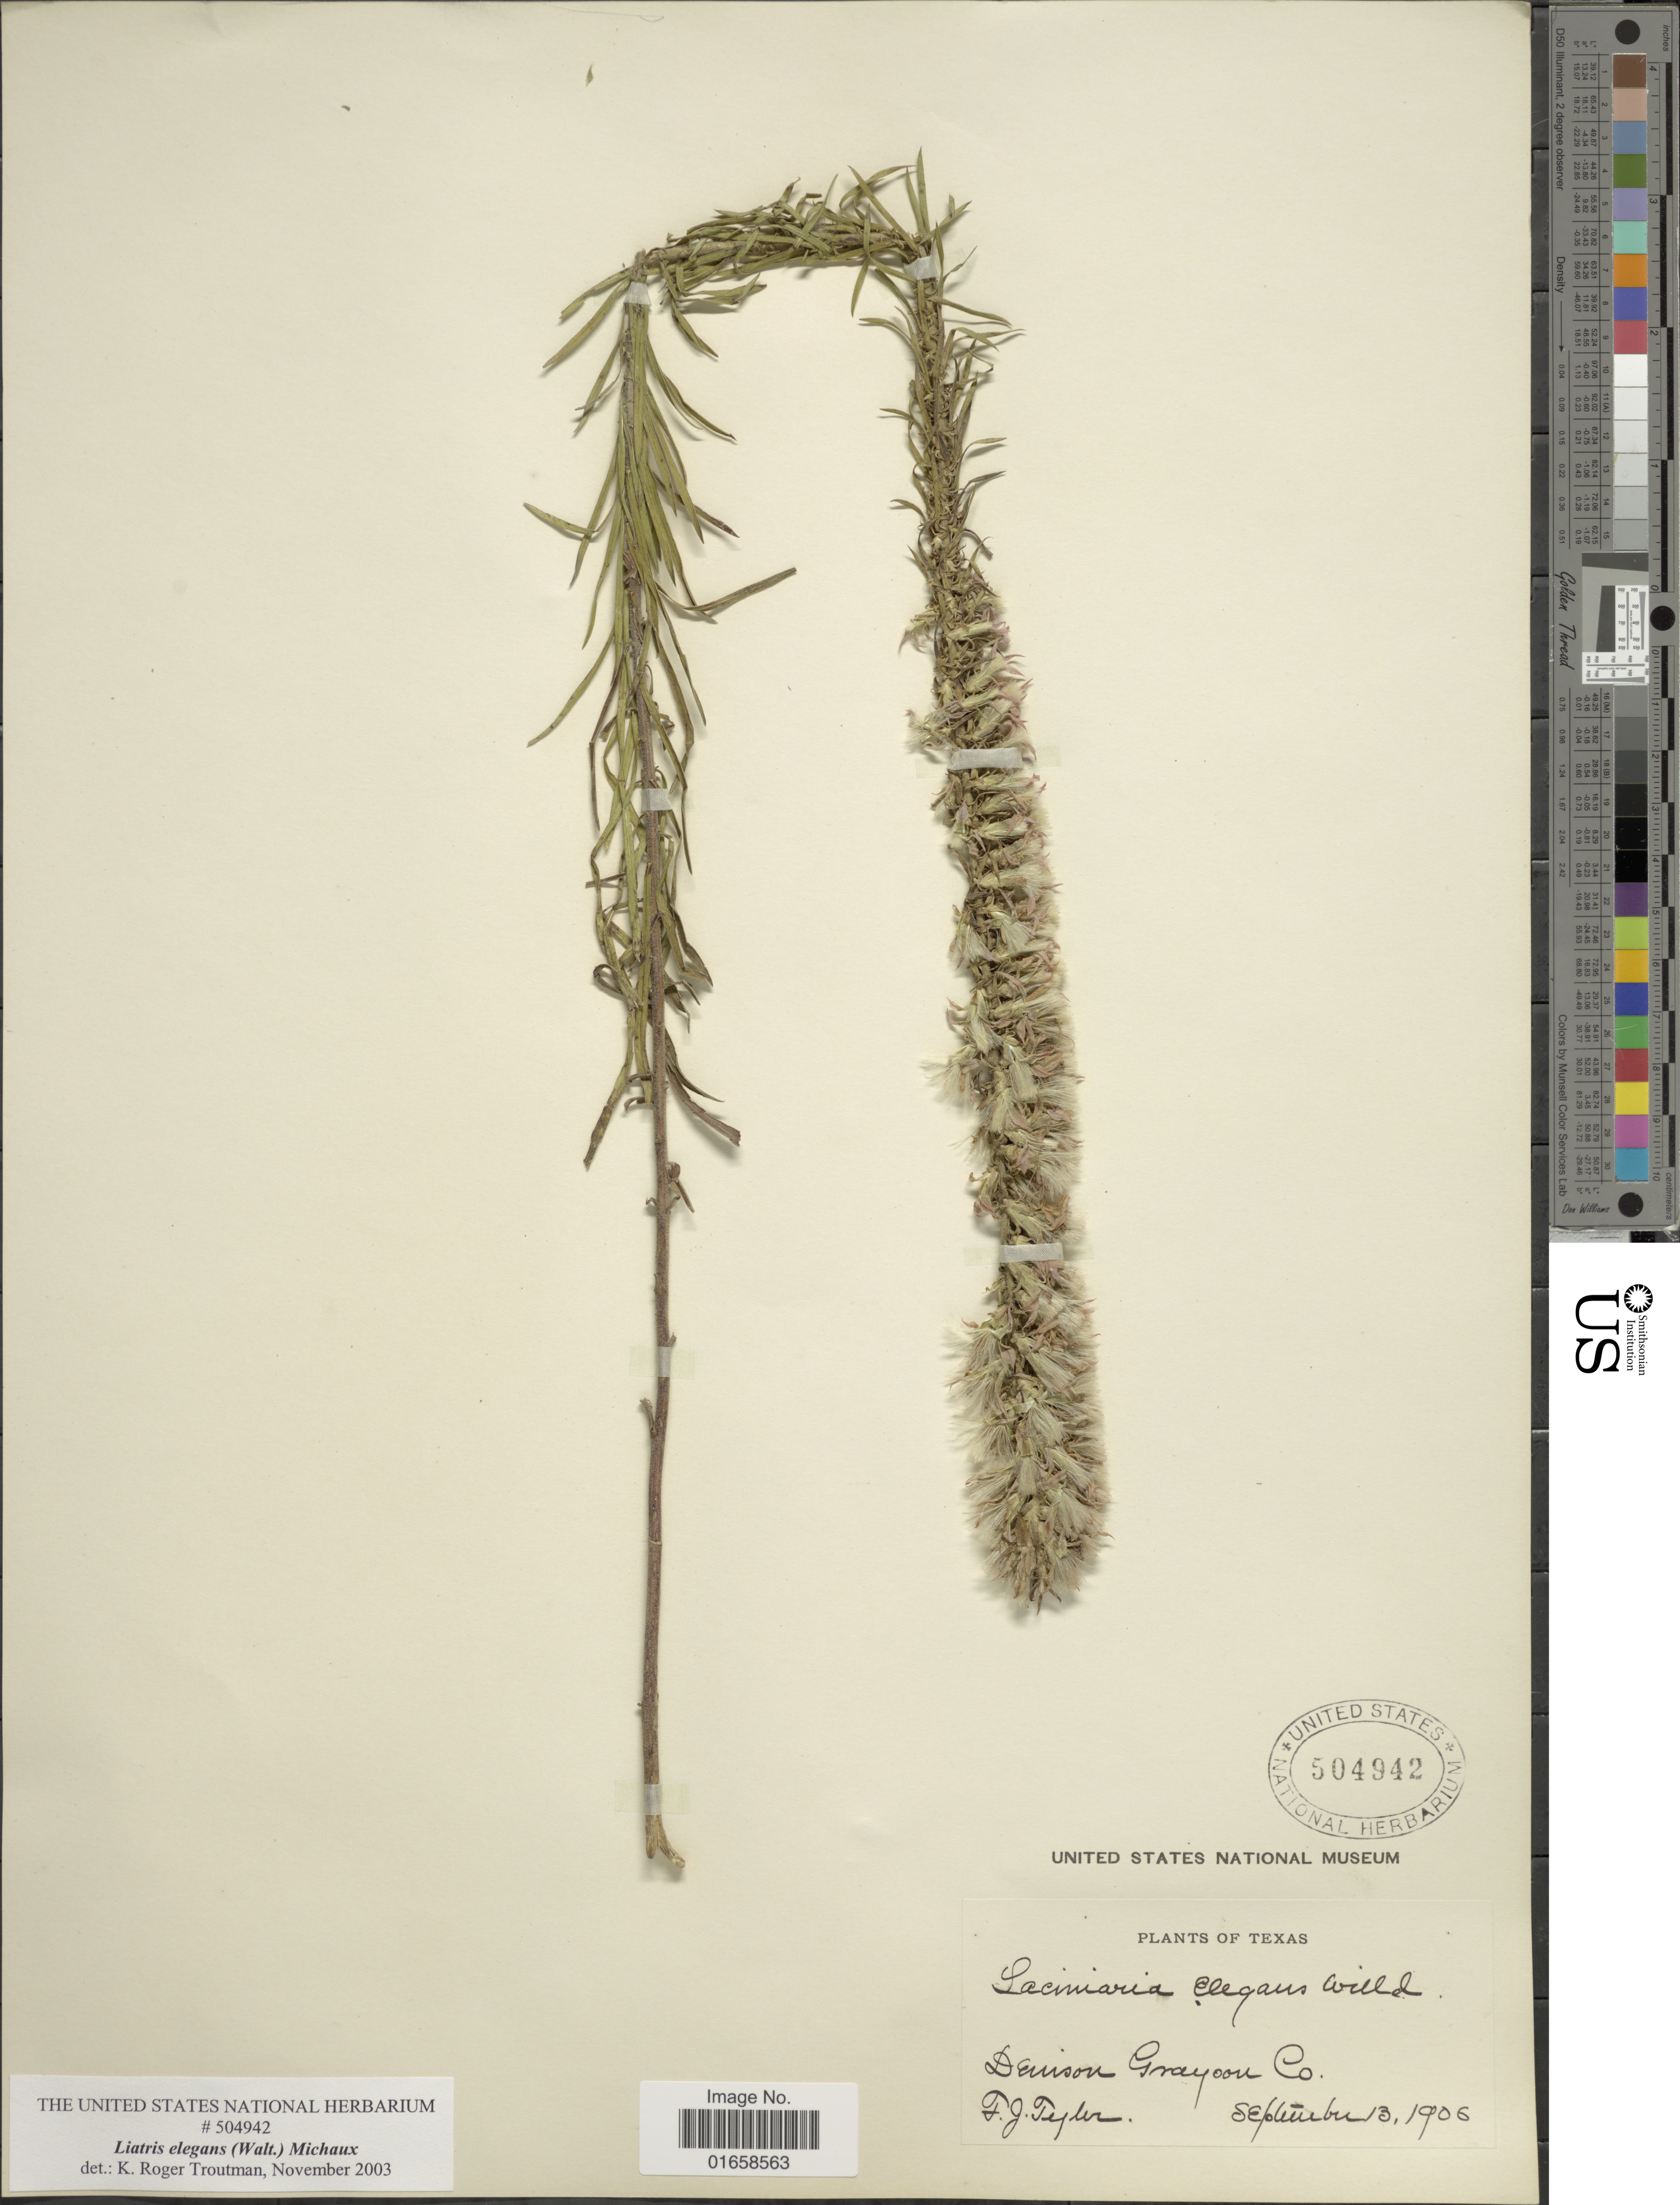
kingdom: Plantae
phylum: Tracheophyta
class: Magnoliopsida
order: Asterales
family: Asteraceae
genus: Liatris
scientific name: Liatris elegans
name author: (Walter) Michx.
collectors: F. Tyler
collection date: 1906-09-13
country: United States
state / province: Texas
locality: Denison, Grayson Co.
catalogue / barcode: US 504942